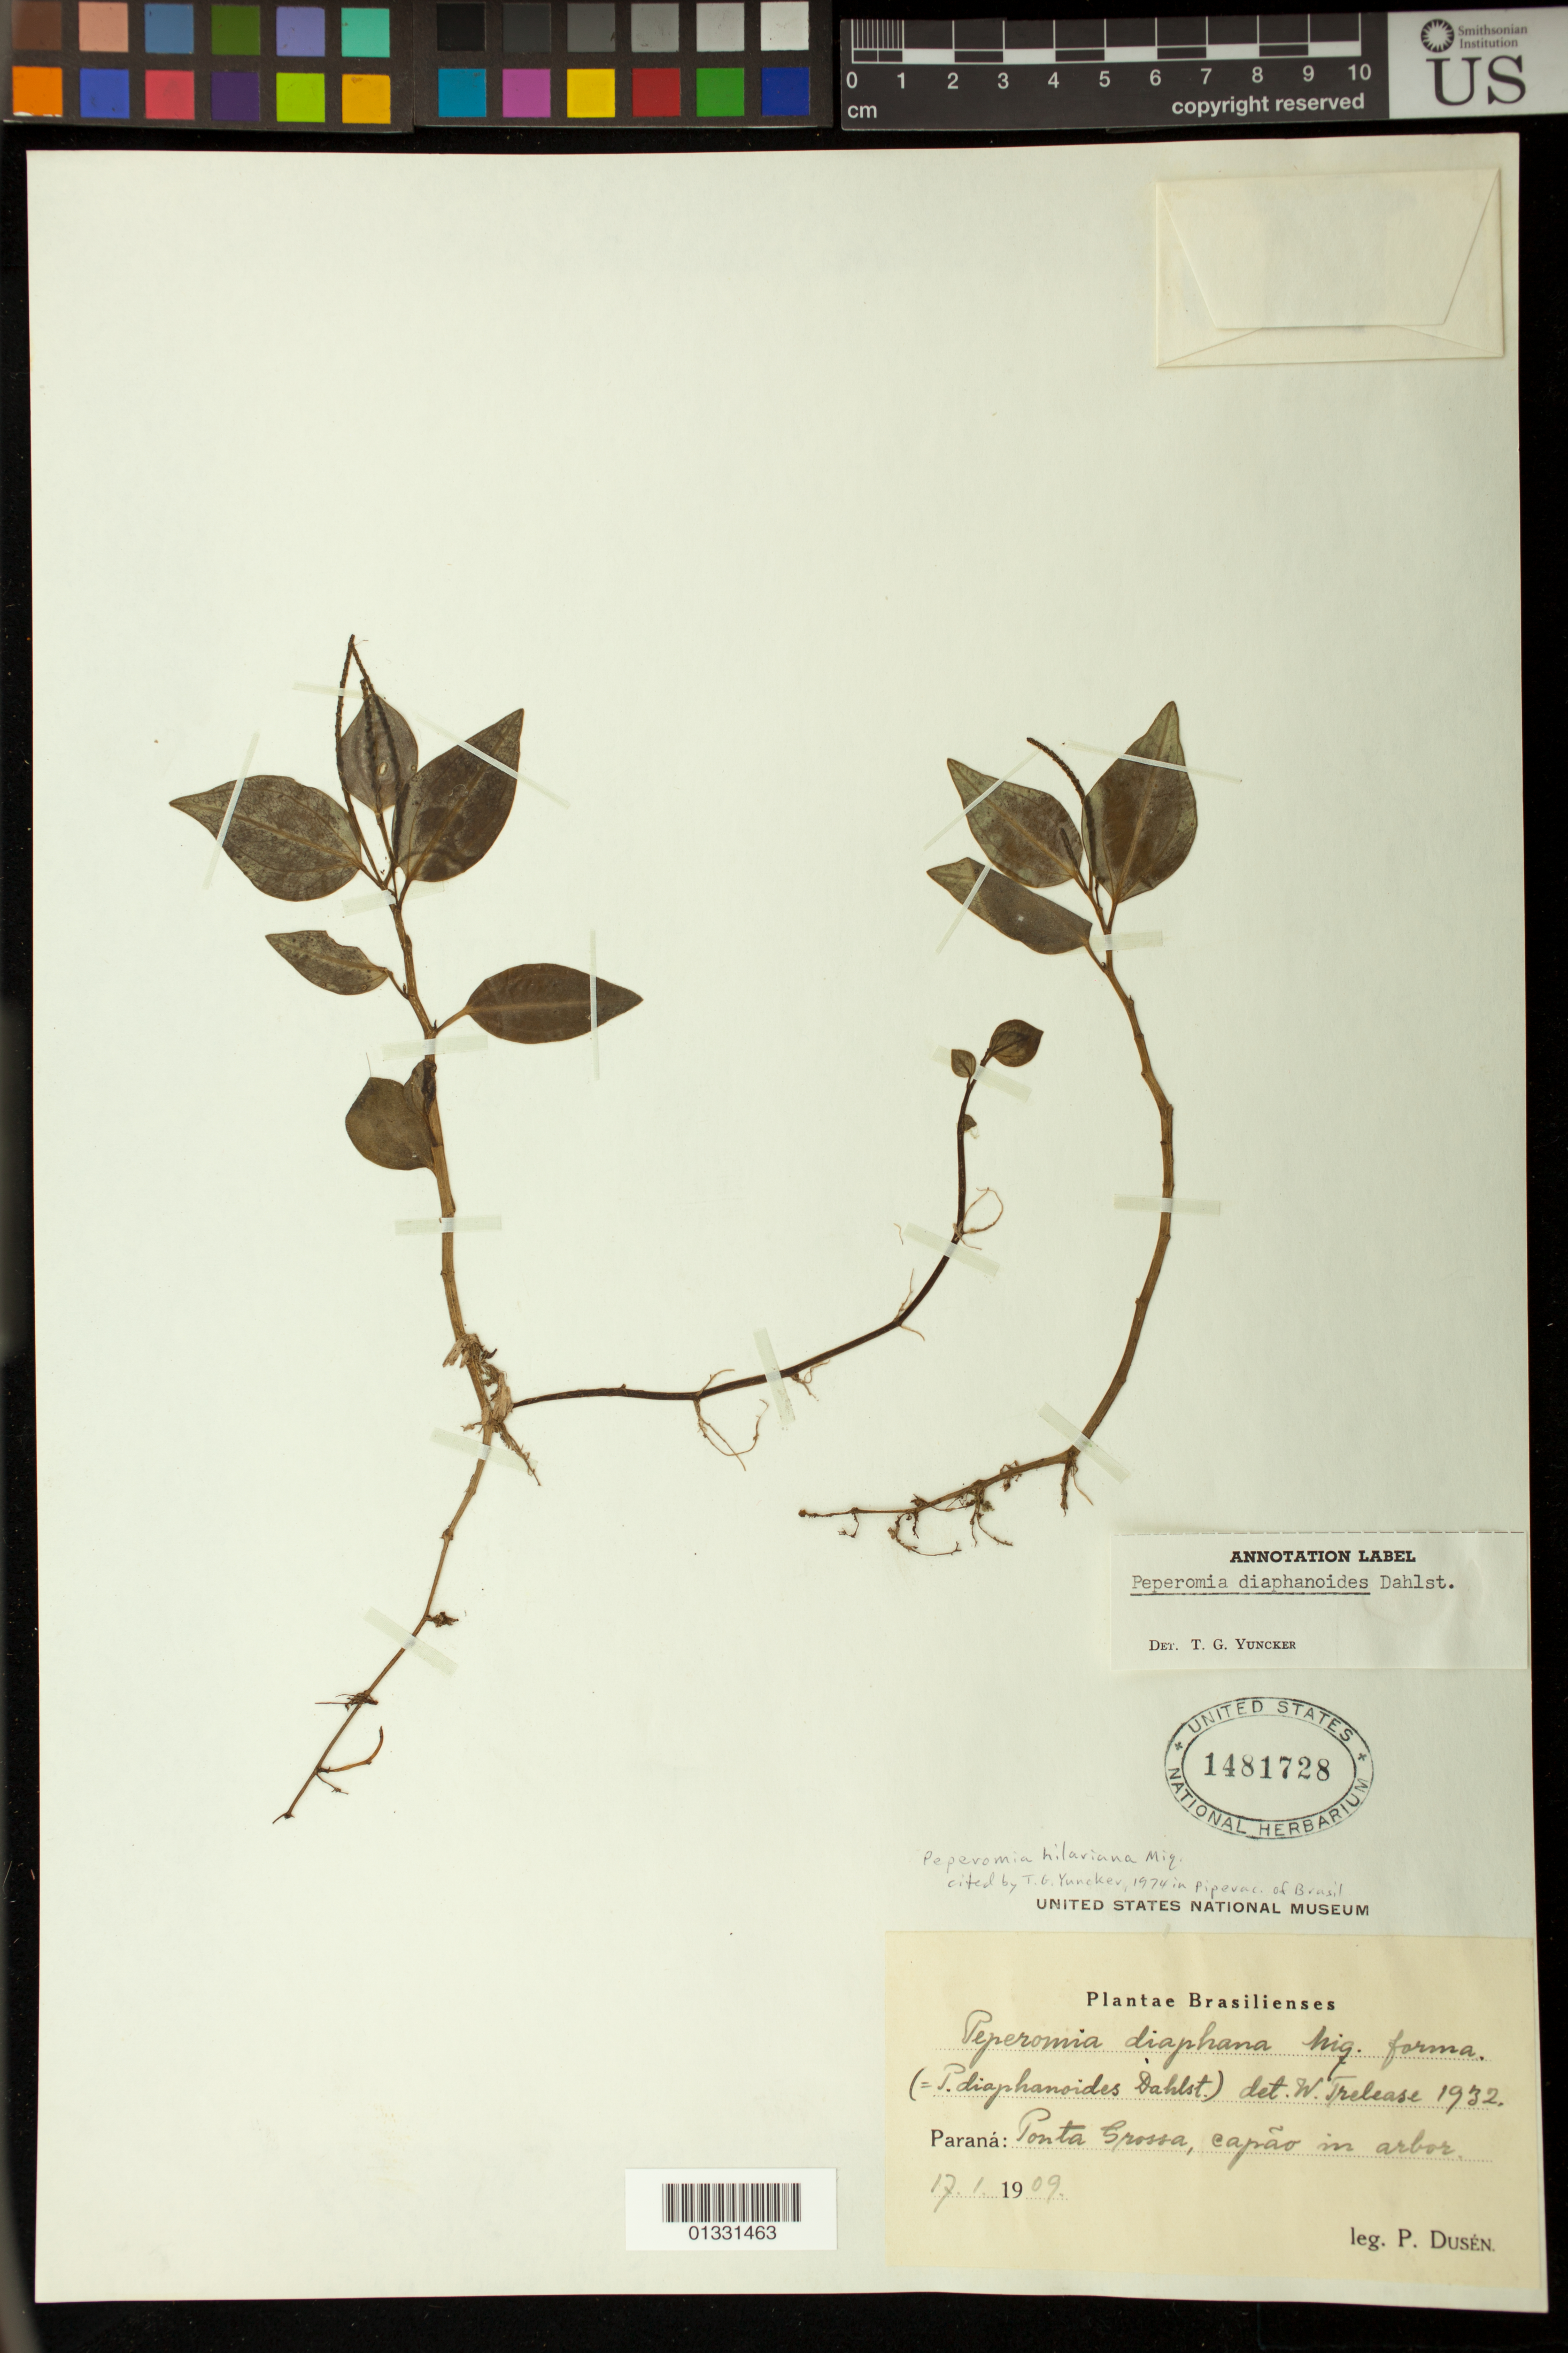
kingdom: Plantae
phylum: Tracheophyta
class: Magnoliopsida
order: Piperales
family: Piperaceae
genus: Peperomia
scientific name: Peperomia hilariana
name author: Miq.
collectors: P. Dusén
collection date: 1909-01-17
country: Brazil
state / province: Paraná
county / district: Ponta Grossa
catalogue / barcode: US 1481728